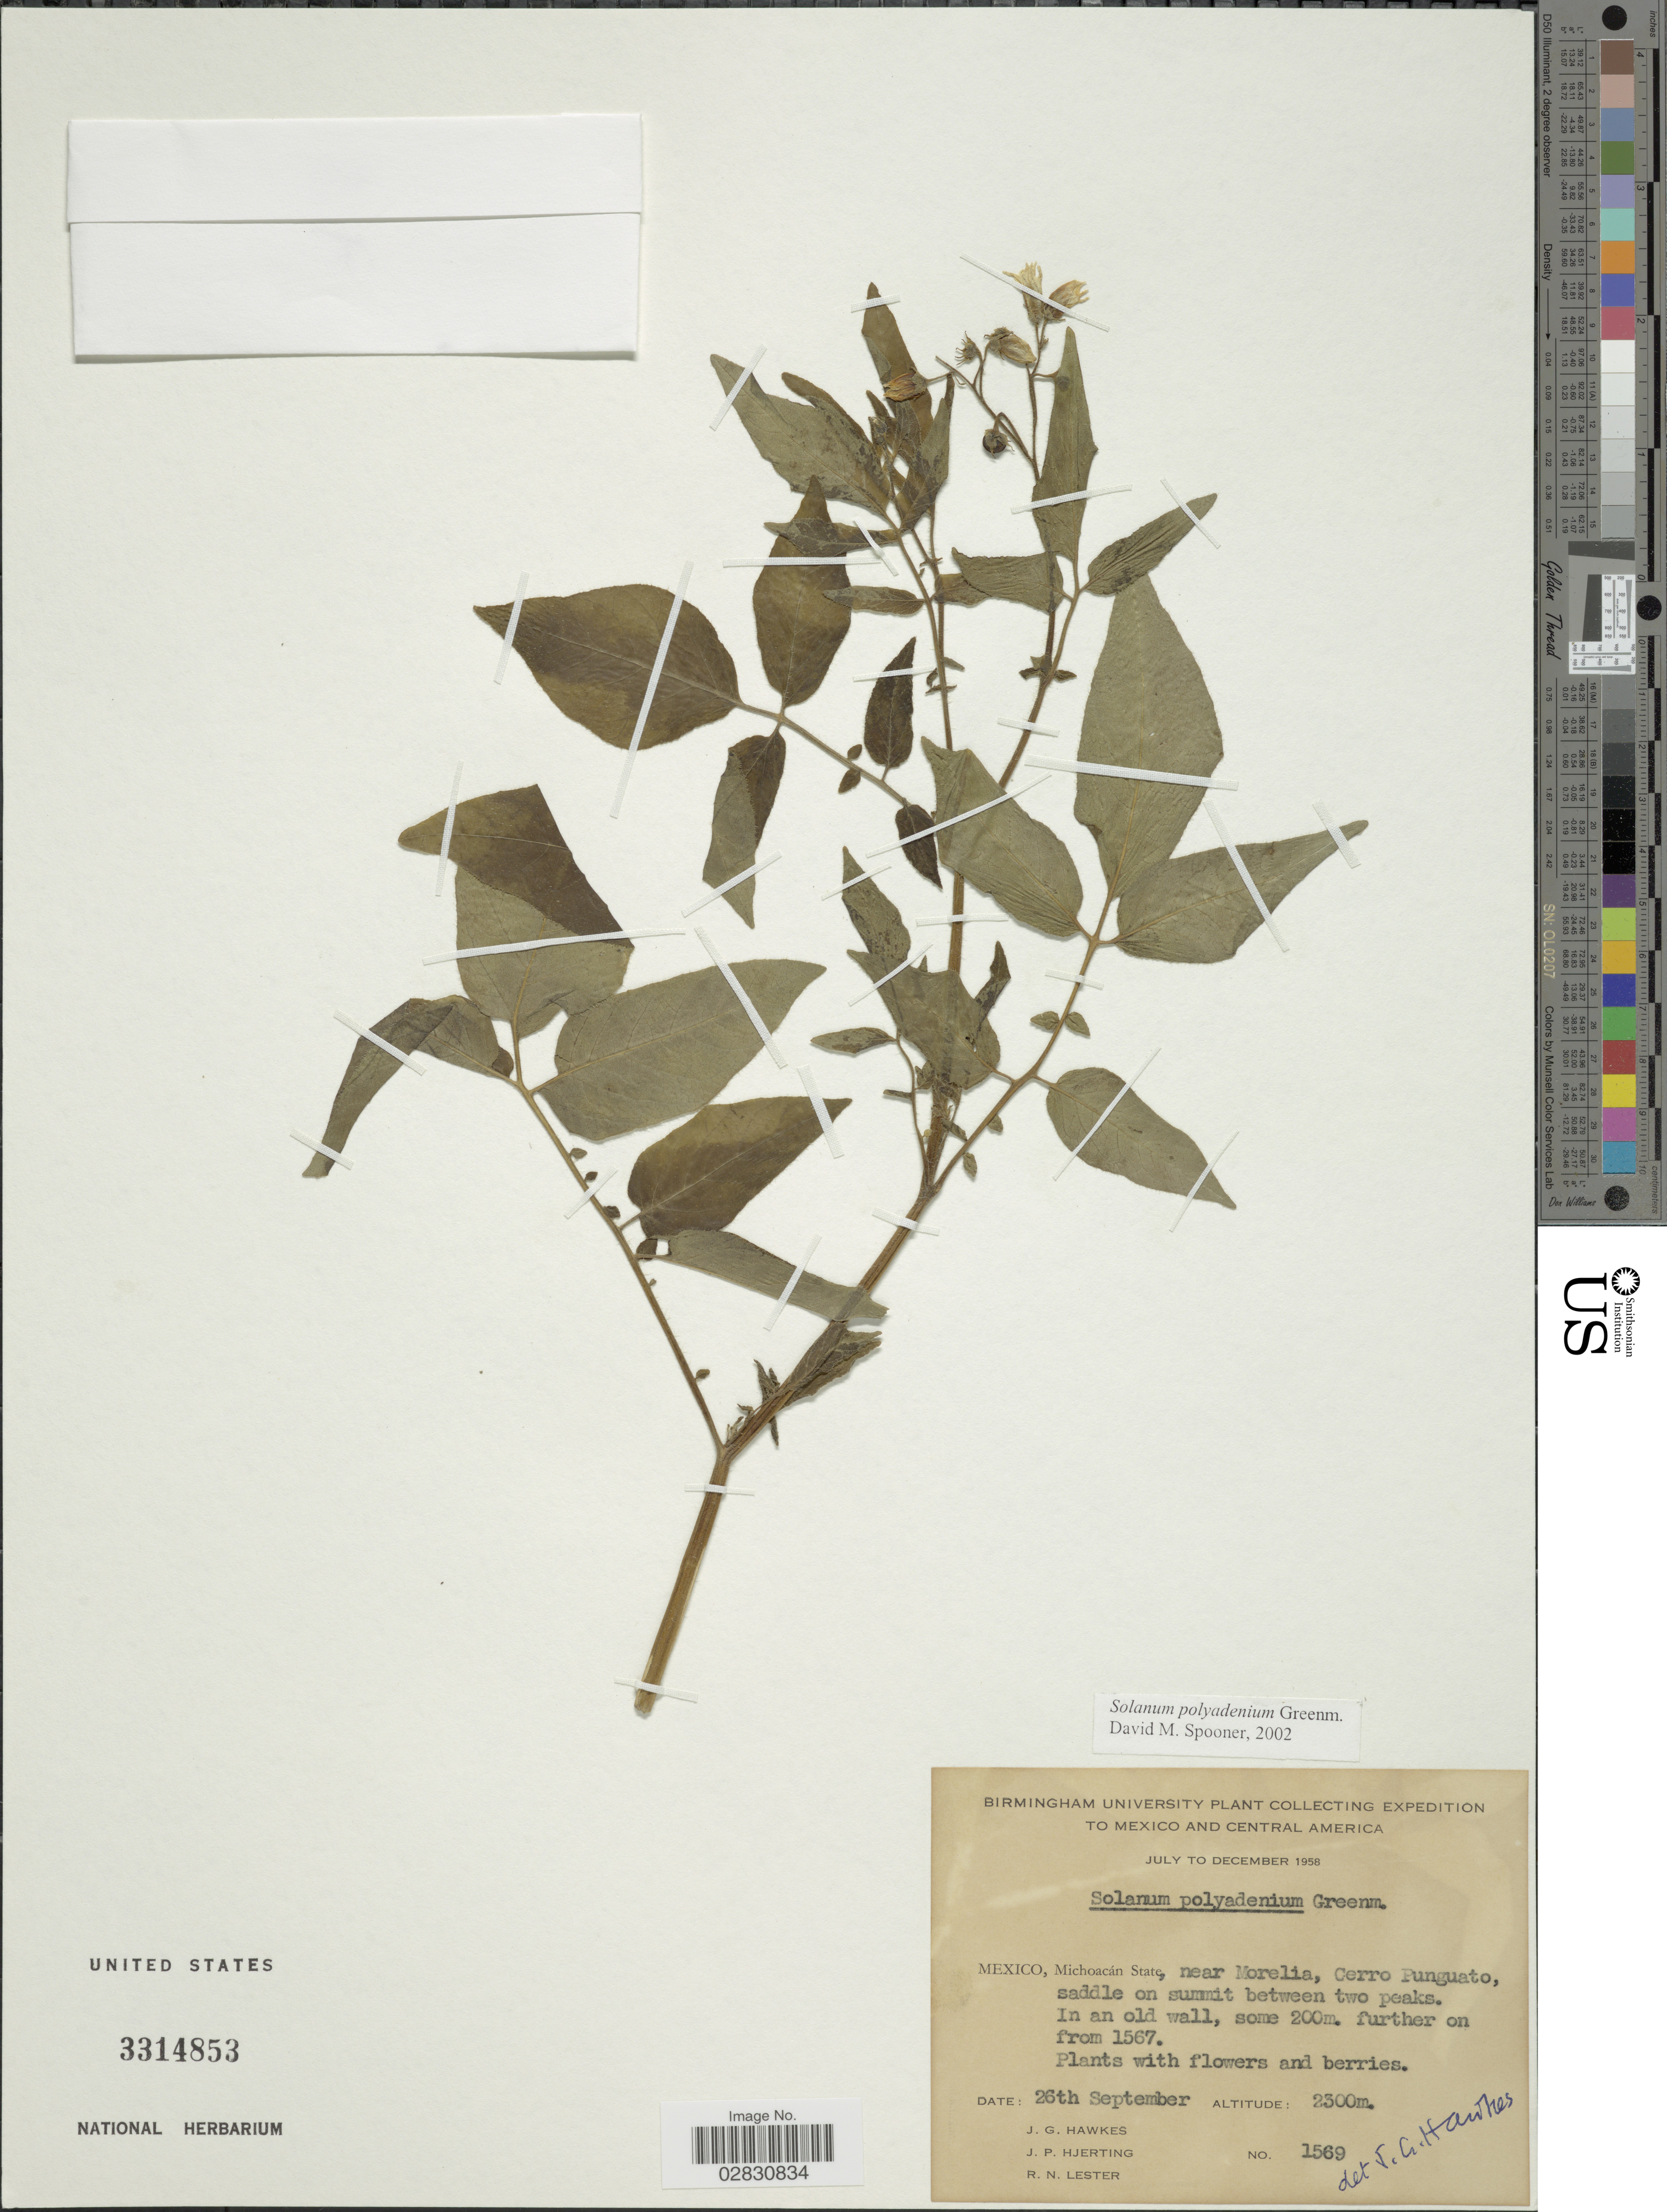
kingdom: Plantae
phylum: Tracheophyta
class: Magnoliopsida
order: Solanales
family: Solanaceae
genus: Solanum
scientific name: Solanum polyadenium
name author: Greenm.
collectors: J. Hawkes, J. P. Hjerting & R. Lester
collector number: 1569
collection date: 1958-09-26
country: Mexico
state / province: Michoacán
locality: Mexico, Michoacán State, near Morelia, Cerro Punguato, saddle between two peaks.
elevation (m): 2300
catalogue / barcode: US 3314853